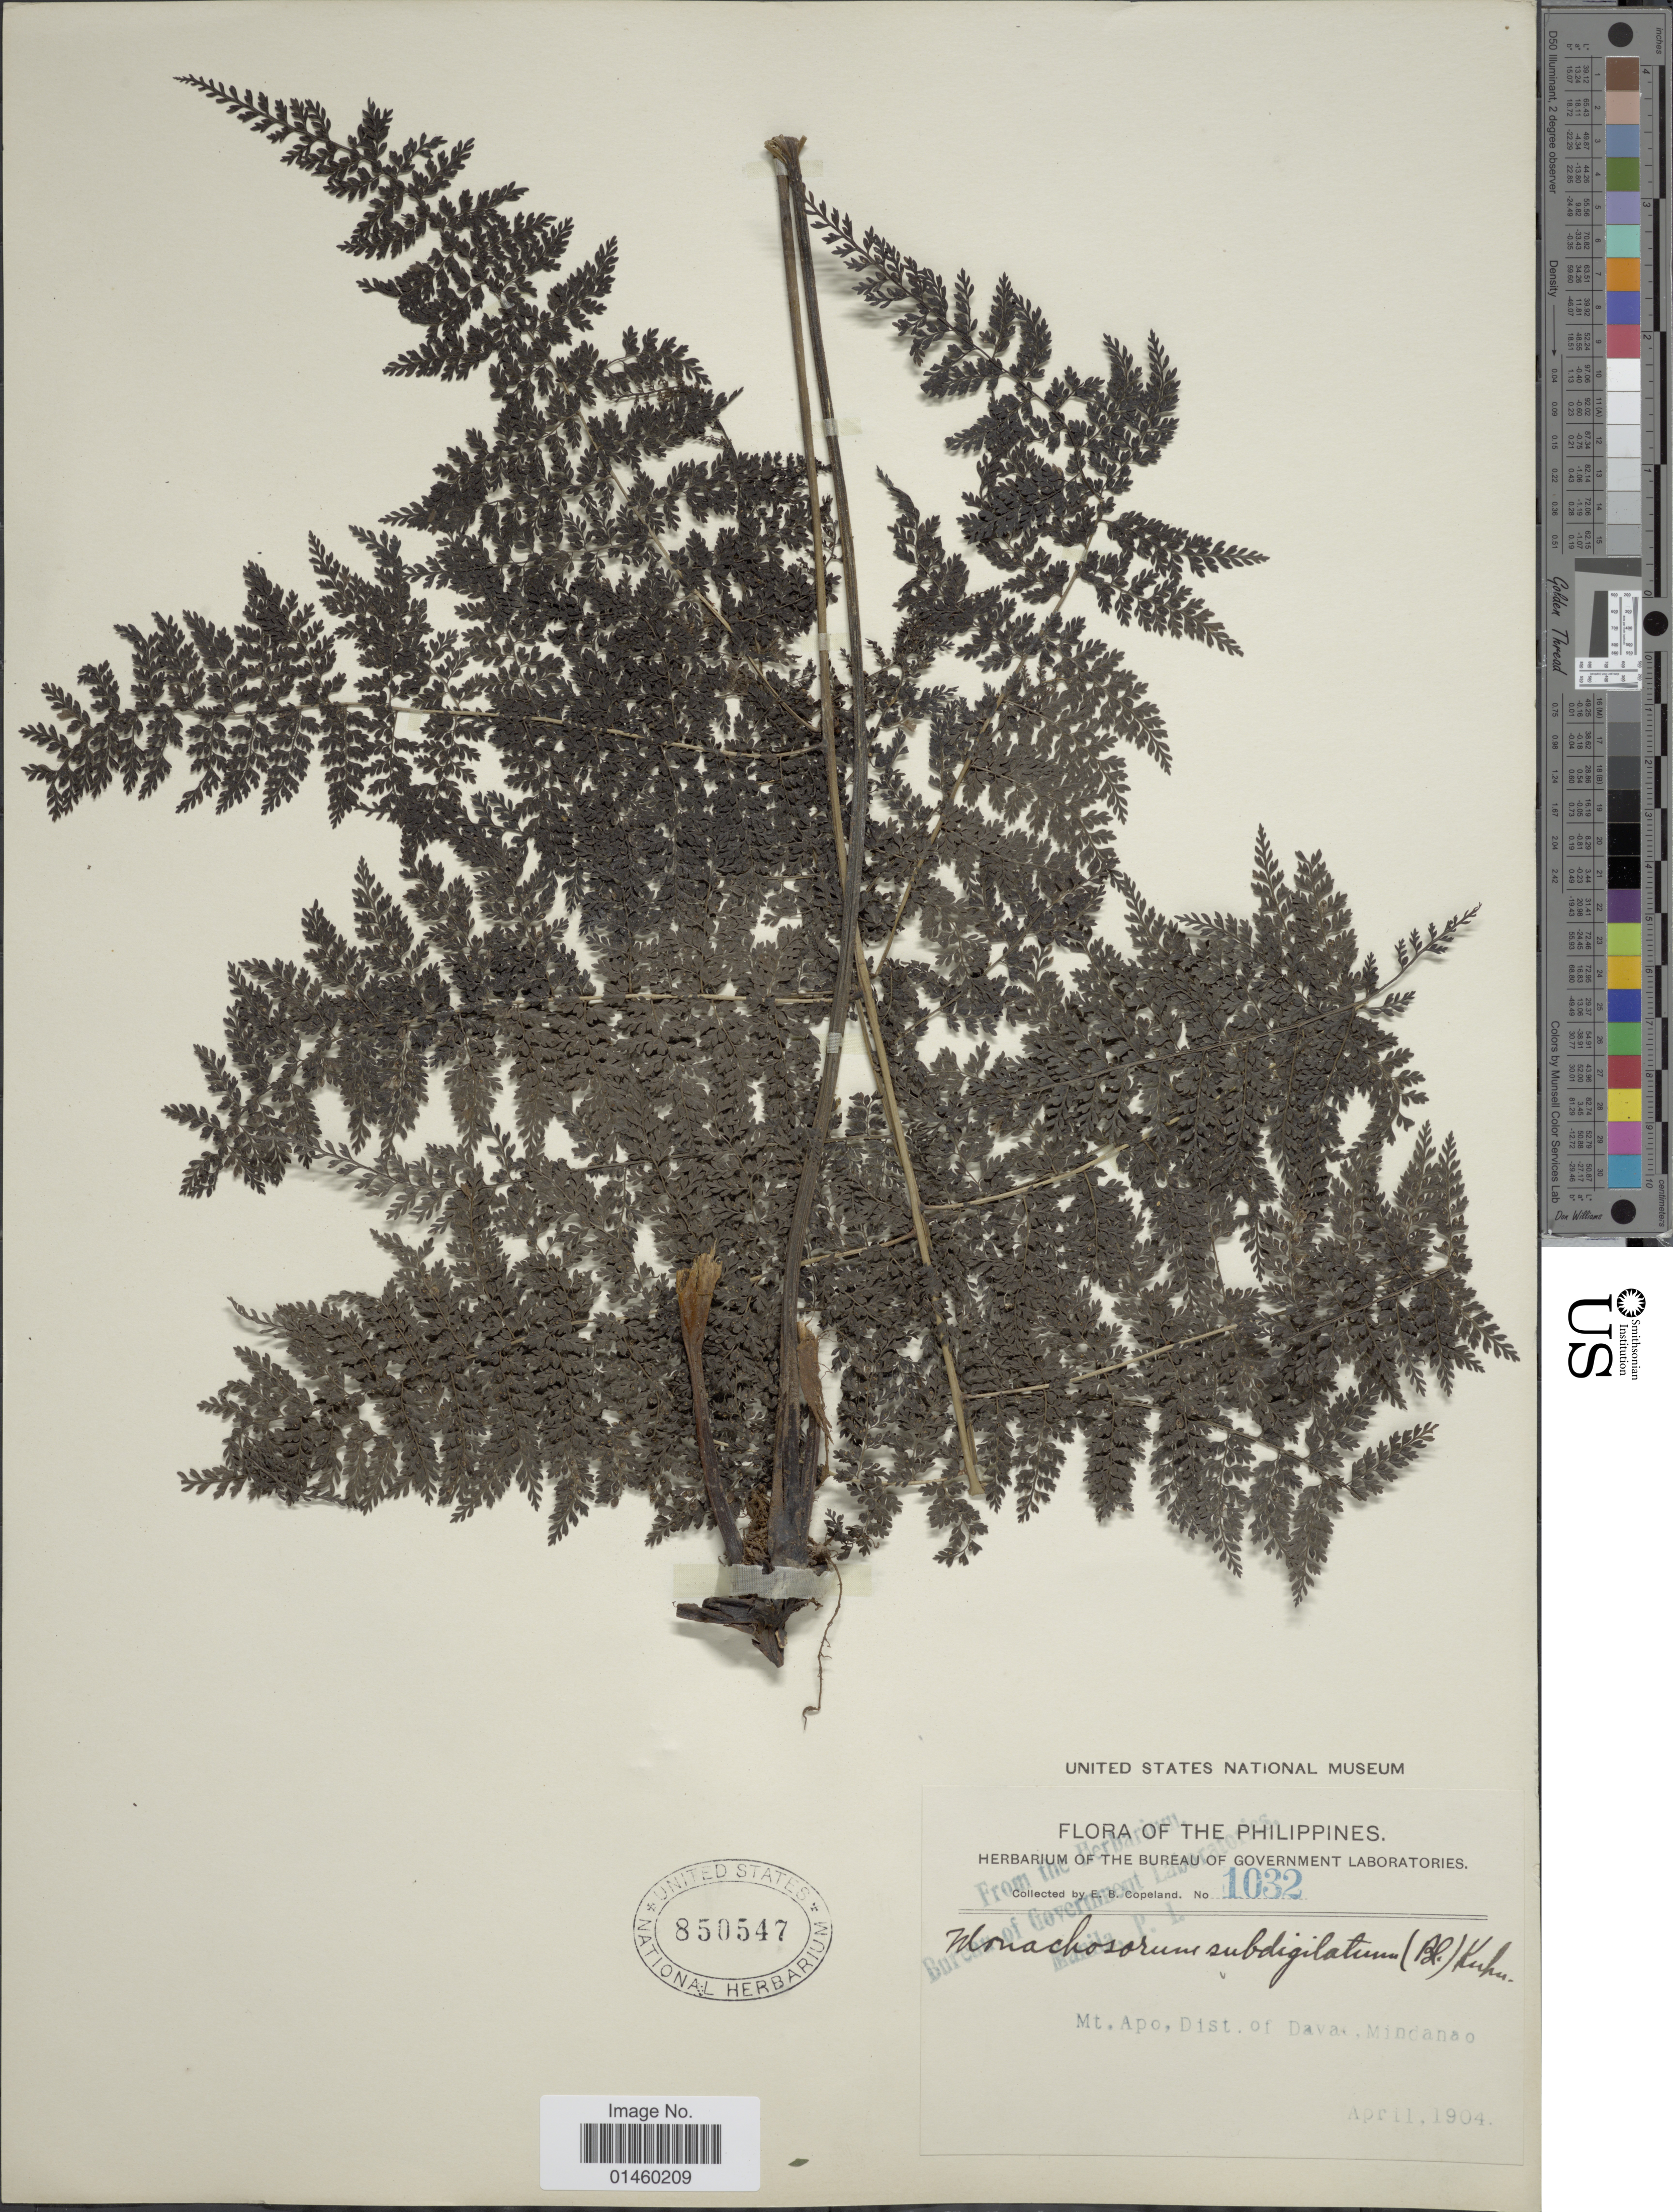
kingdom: Plantae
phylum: Tracheophyta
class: Polypodiopsida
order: Polypodiales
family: Dennstaedtiaceae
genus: Monachosorum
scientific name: Monachosorum subdigitatum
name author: (Blume) Kuhn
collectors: E. B. Copeland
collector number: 1032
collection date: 1904-04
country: Philippines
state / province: Davao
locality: Mt. Apo, Dist. of Davao. Mindanao.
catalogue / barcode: US 850547